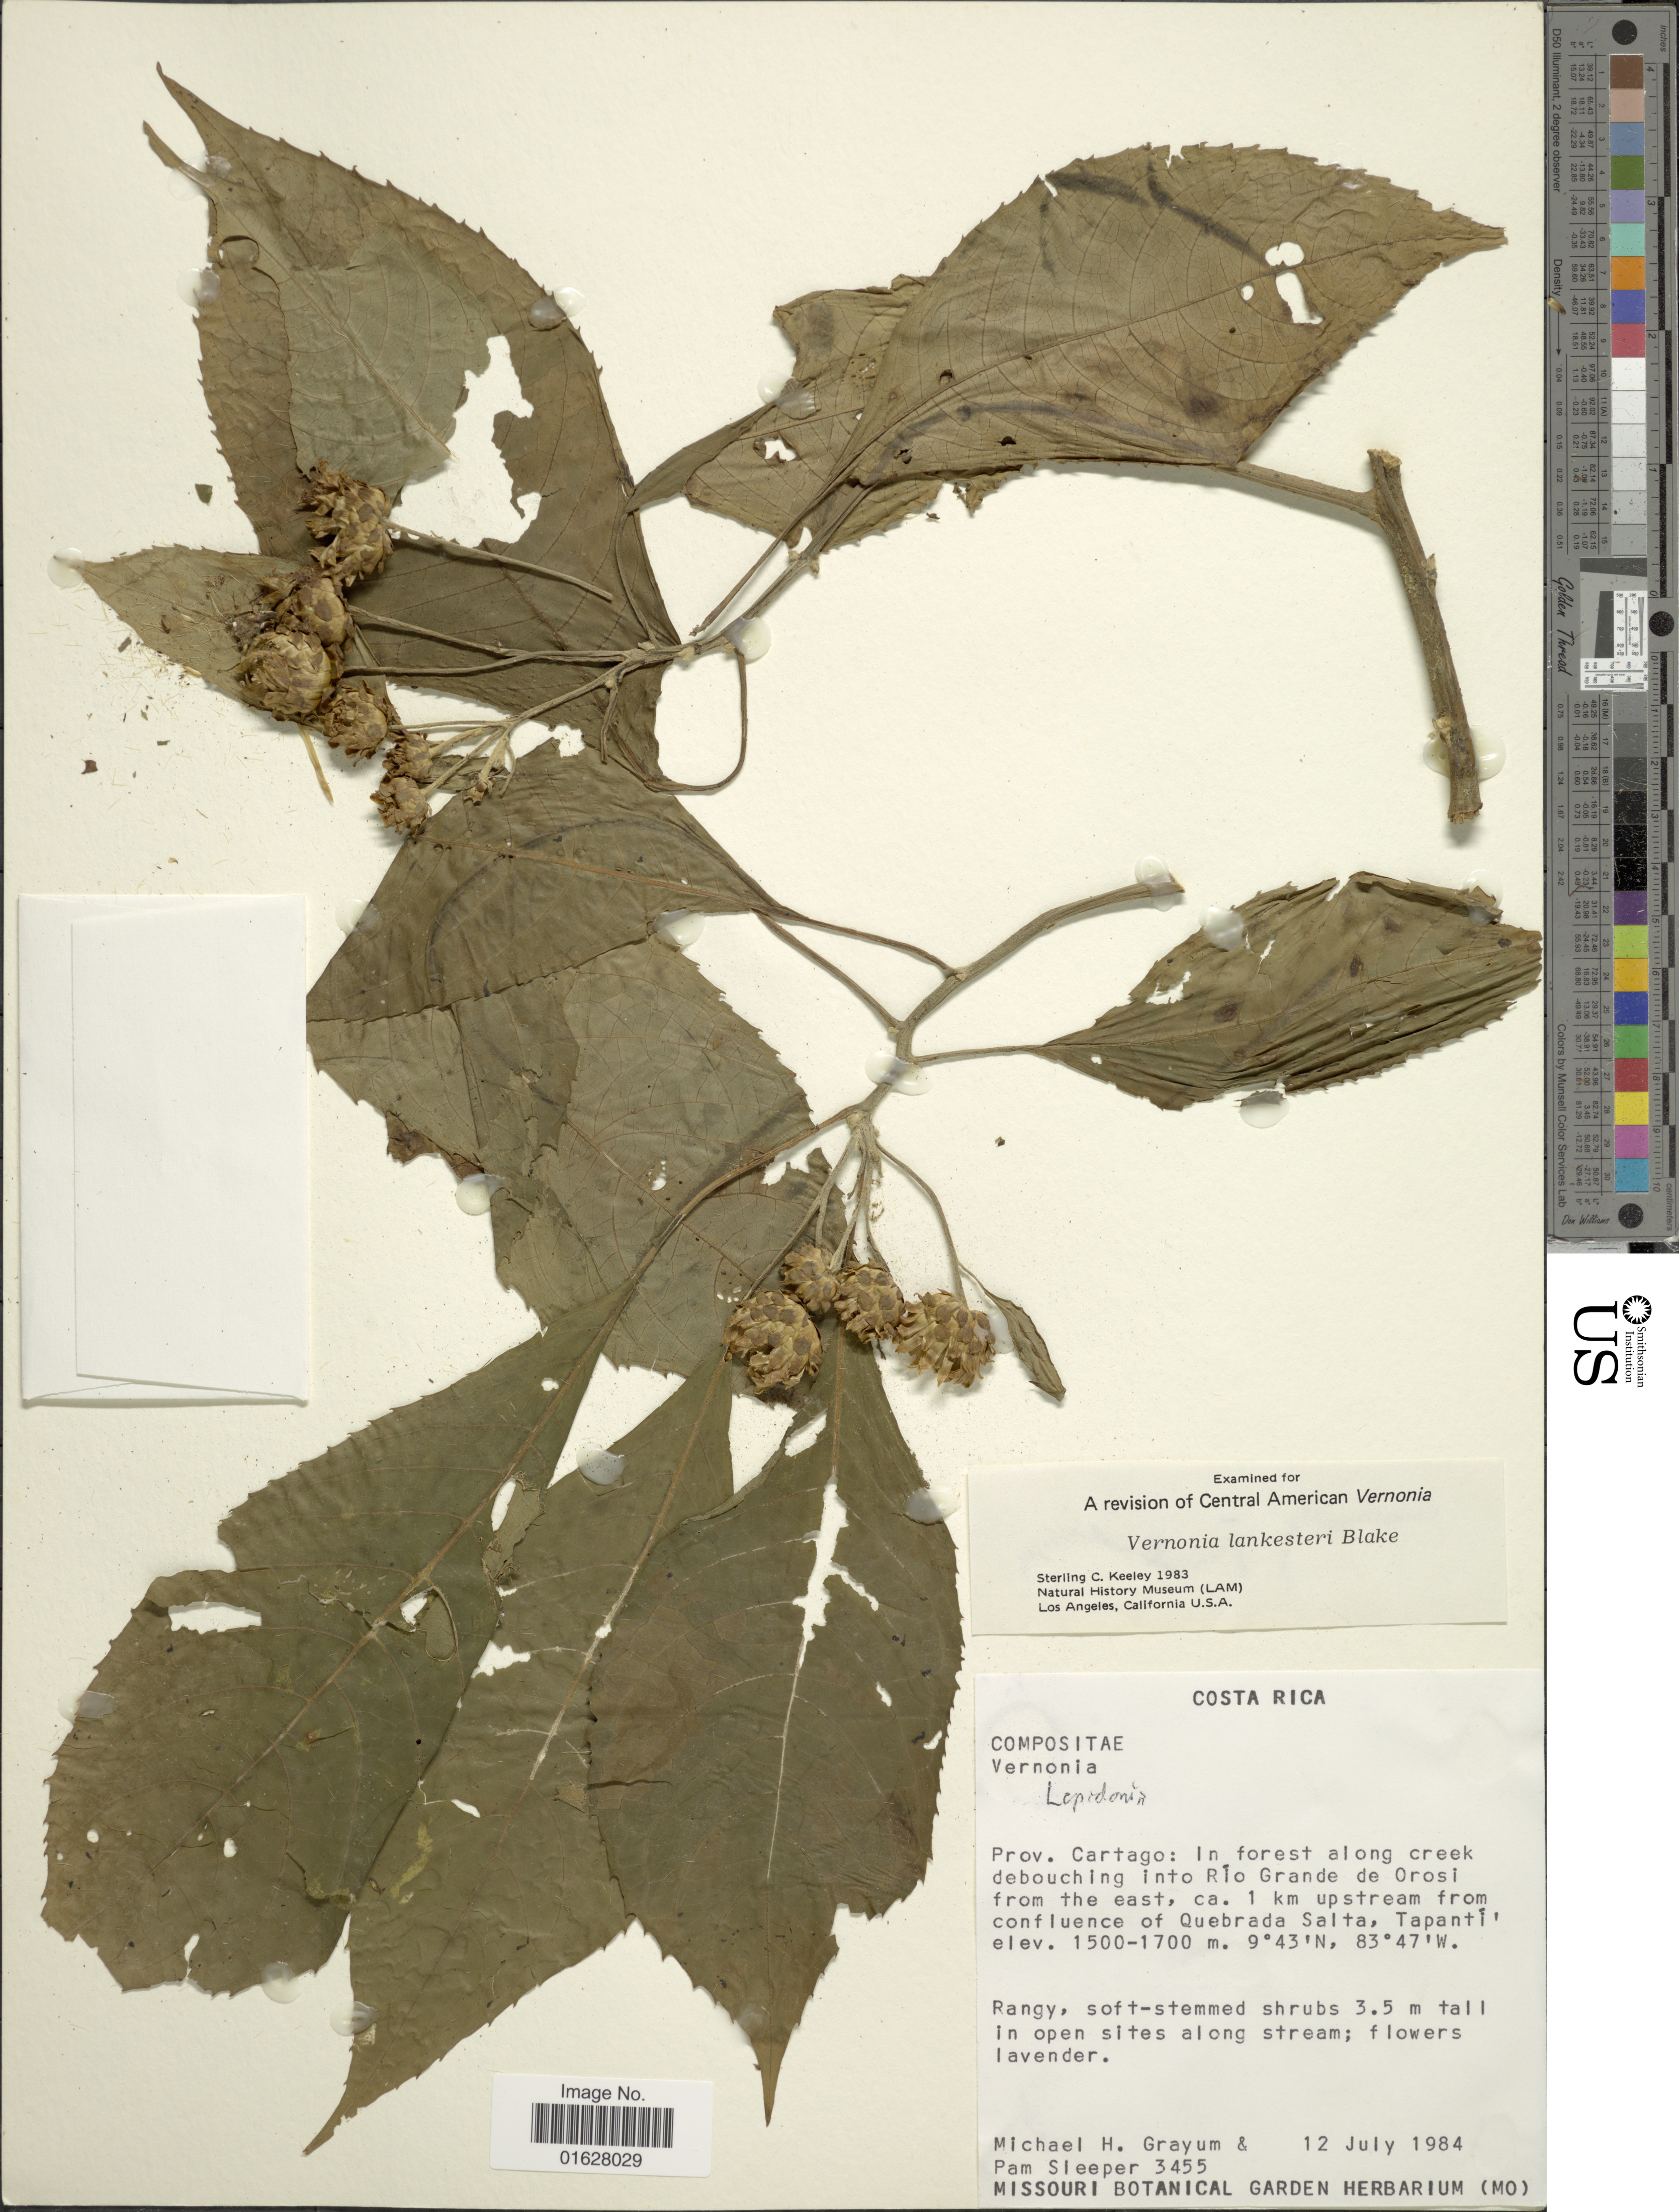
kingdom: Plantae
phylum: Tracheophyta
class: Magnoliopsida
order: Asterales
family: Asteraceae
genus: Lepidonia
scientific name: Lepidonia lankesteri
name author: (S.F. Blake) H. Rob. & Funk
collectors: M. H. Grayum & P. Sleeper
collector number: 3455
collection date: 1984-07-12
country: Costa Rica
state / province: Cartago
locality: Costa Rica. Prov. Cartago: In forest along creek debouching into Rio Grande de Orosi from the east, ca. 1 km upstream from confluence of Quebrada Salta, Tapanti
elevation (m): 1500